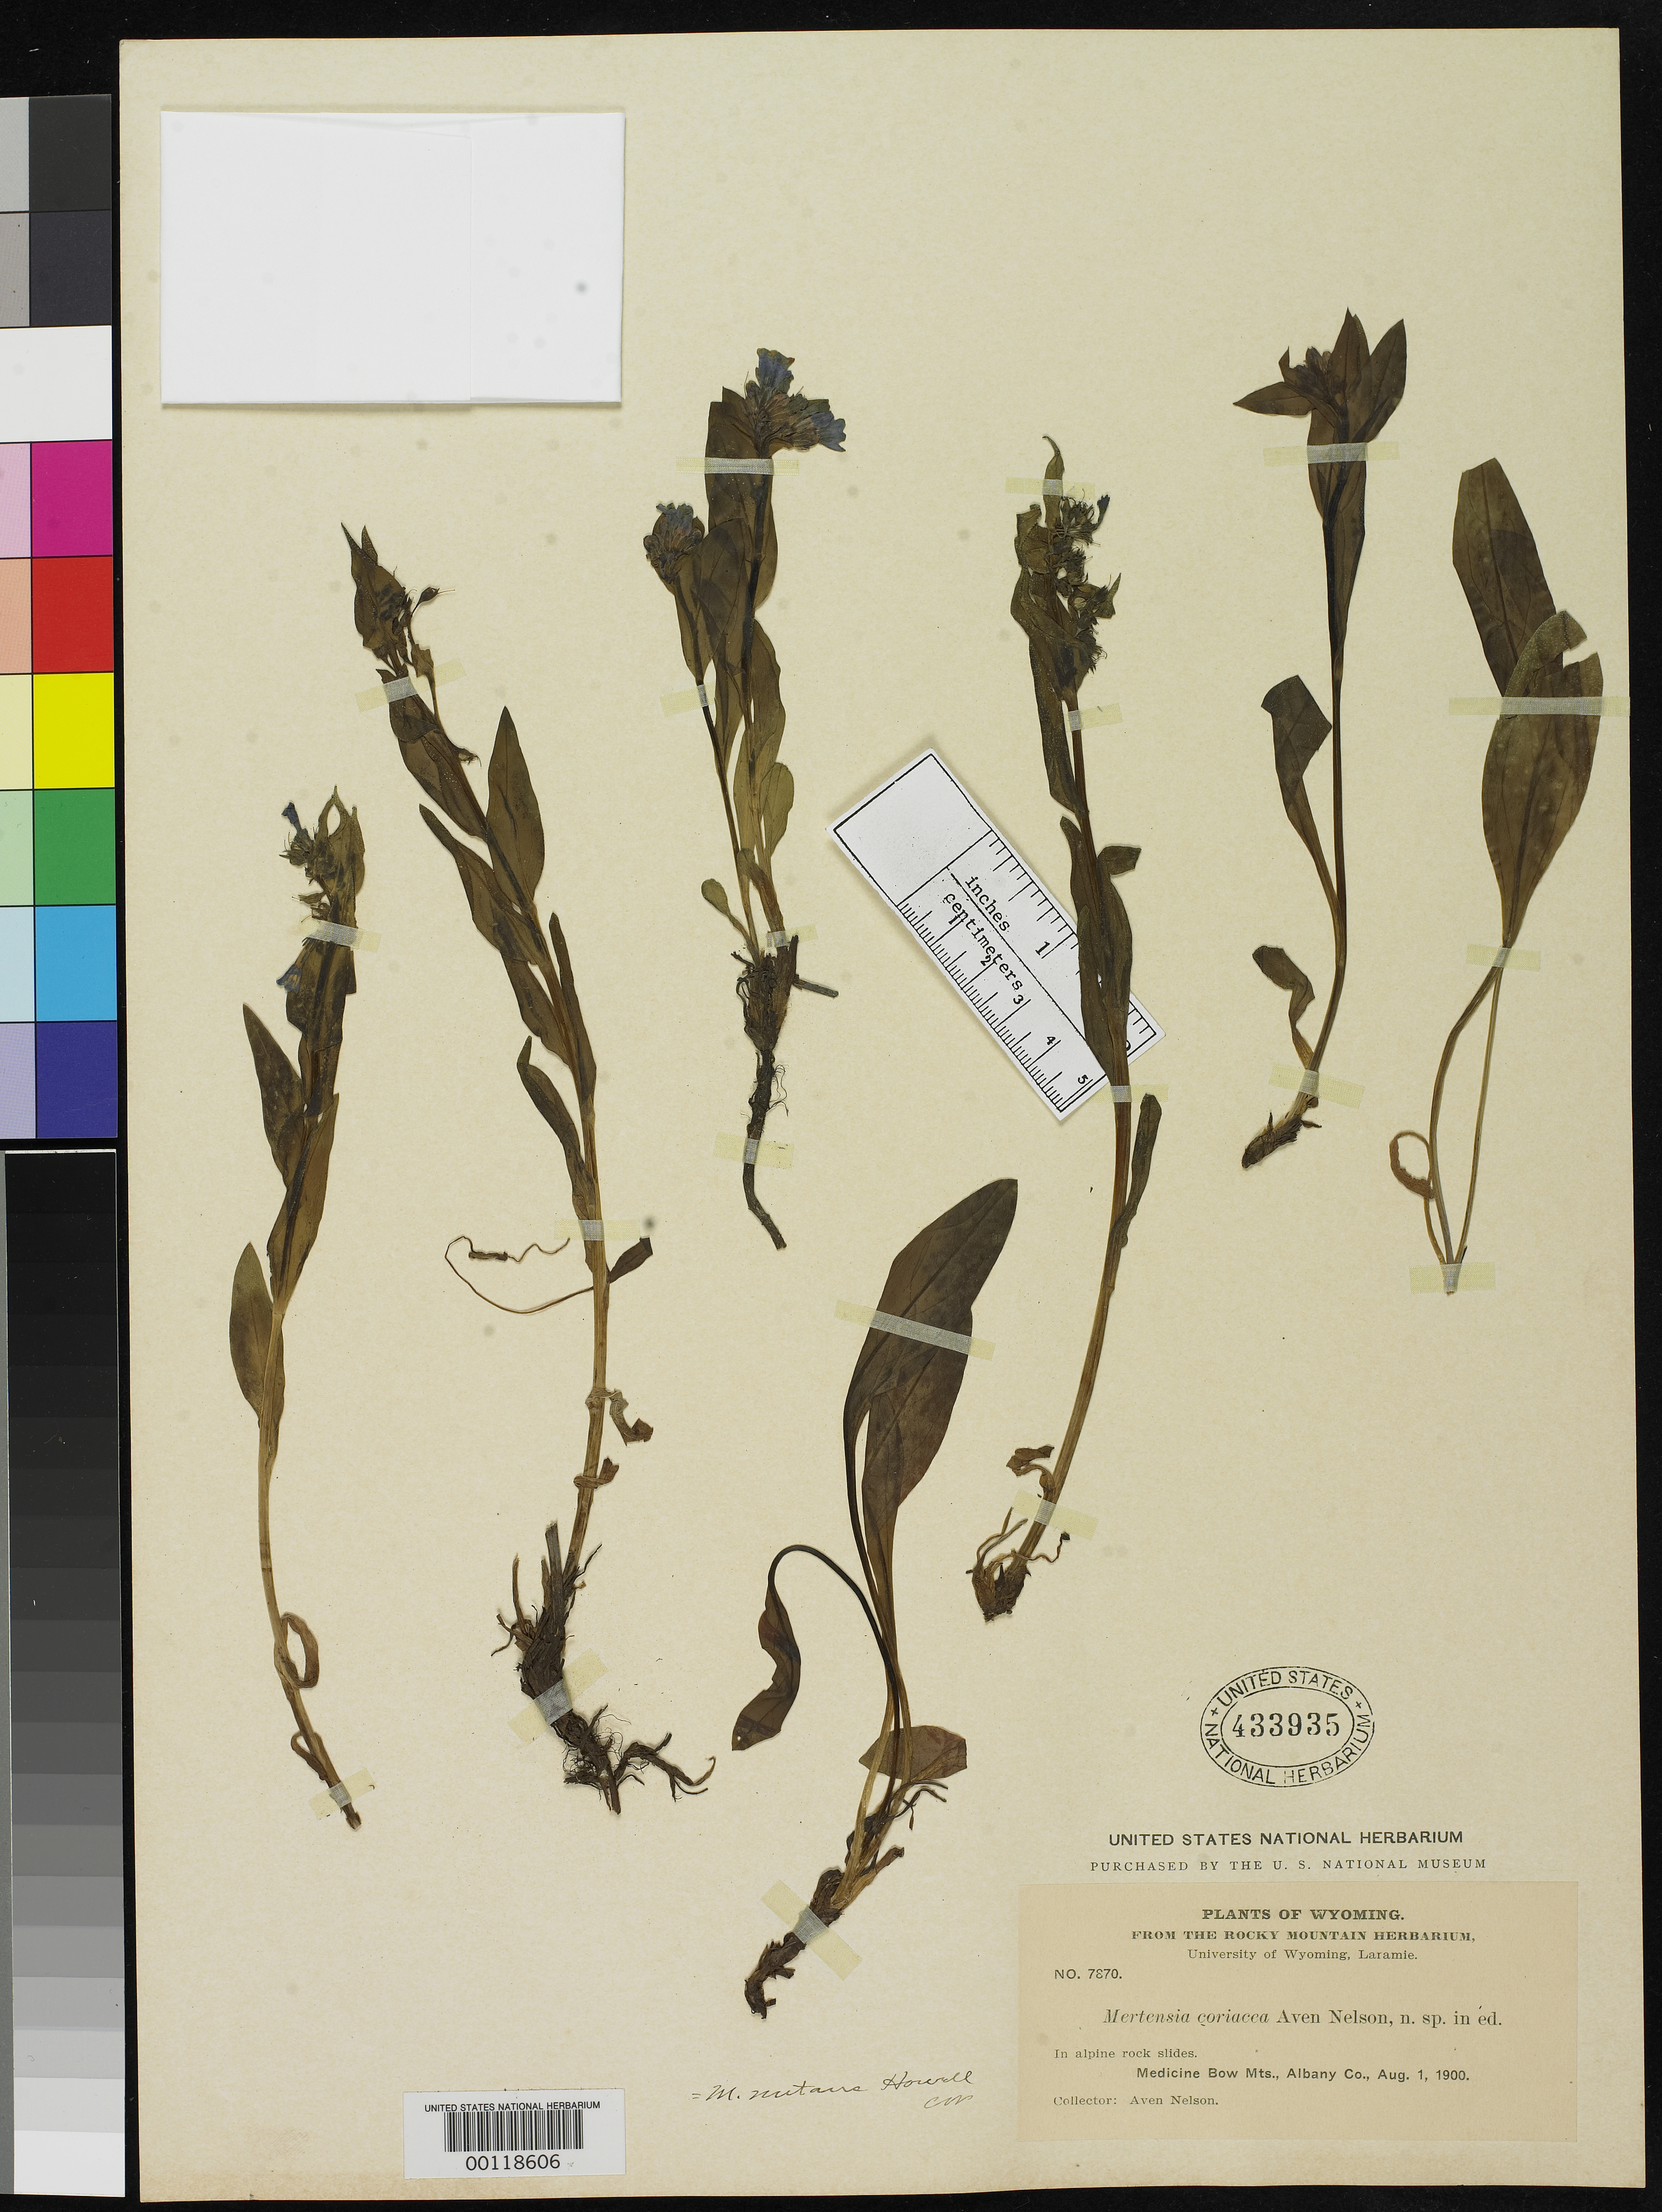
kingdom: Plantae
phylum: Tracheophyta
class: Magnoliopsida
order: Boraginales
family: Boraginaceae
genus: Mertensia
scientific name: Mertensia coriacea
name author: A. Nelson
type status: Isotype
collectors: A. Nelson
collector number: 7870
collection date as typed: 01 Aug 1900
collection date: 1900-08-01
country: United States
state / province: Wyoming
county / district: Albany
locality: Summit of Medicine Bow Mts.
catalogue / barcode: US 433935